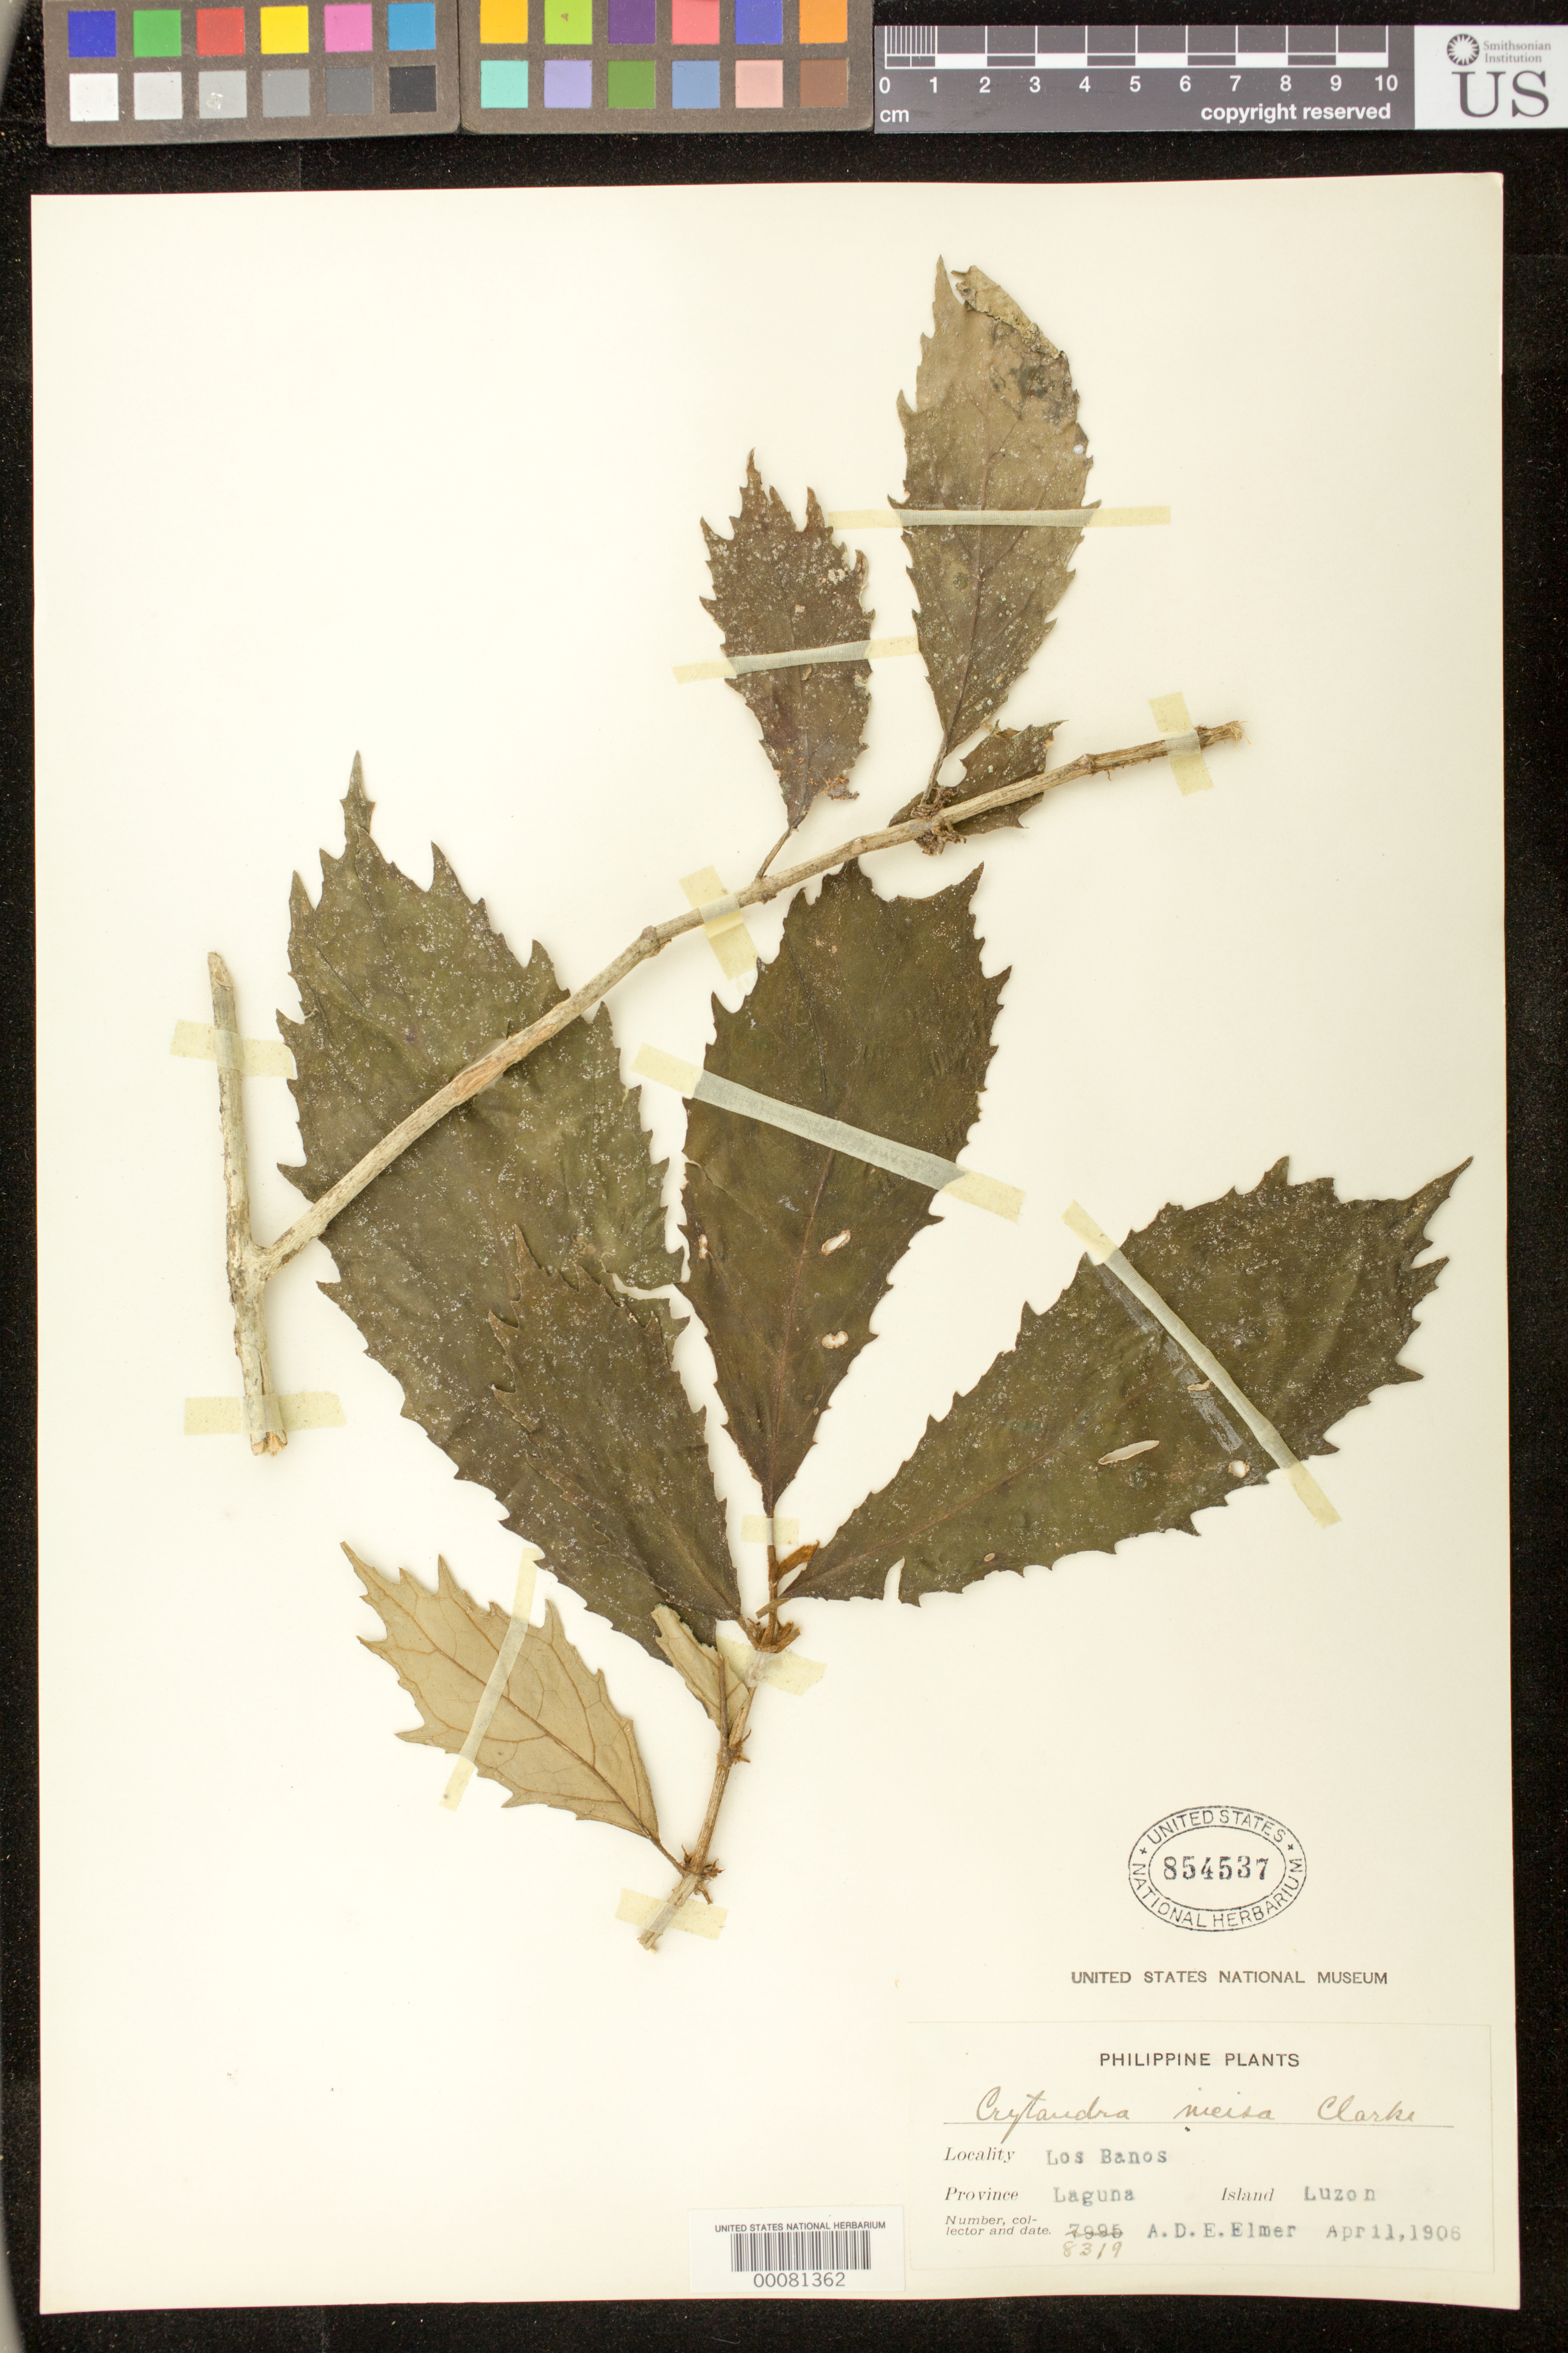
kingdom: Plantae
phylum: Tracheophyta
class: Magnoliopsida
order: Lamiales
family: Gesneriaceae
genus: Cyrtandra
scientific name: Cyrtandra incisa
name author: C.B. Clarke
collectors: A. D. E. Elmer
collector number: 8319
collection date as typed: Apr 1906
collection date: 1906-04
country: Philippines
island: Luzon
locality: Laguna, Los banos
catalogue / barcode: US 854537